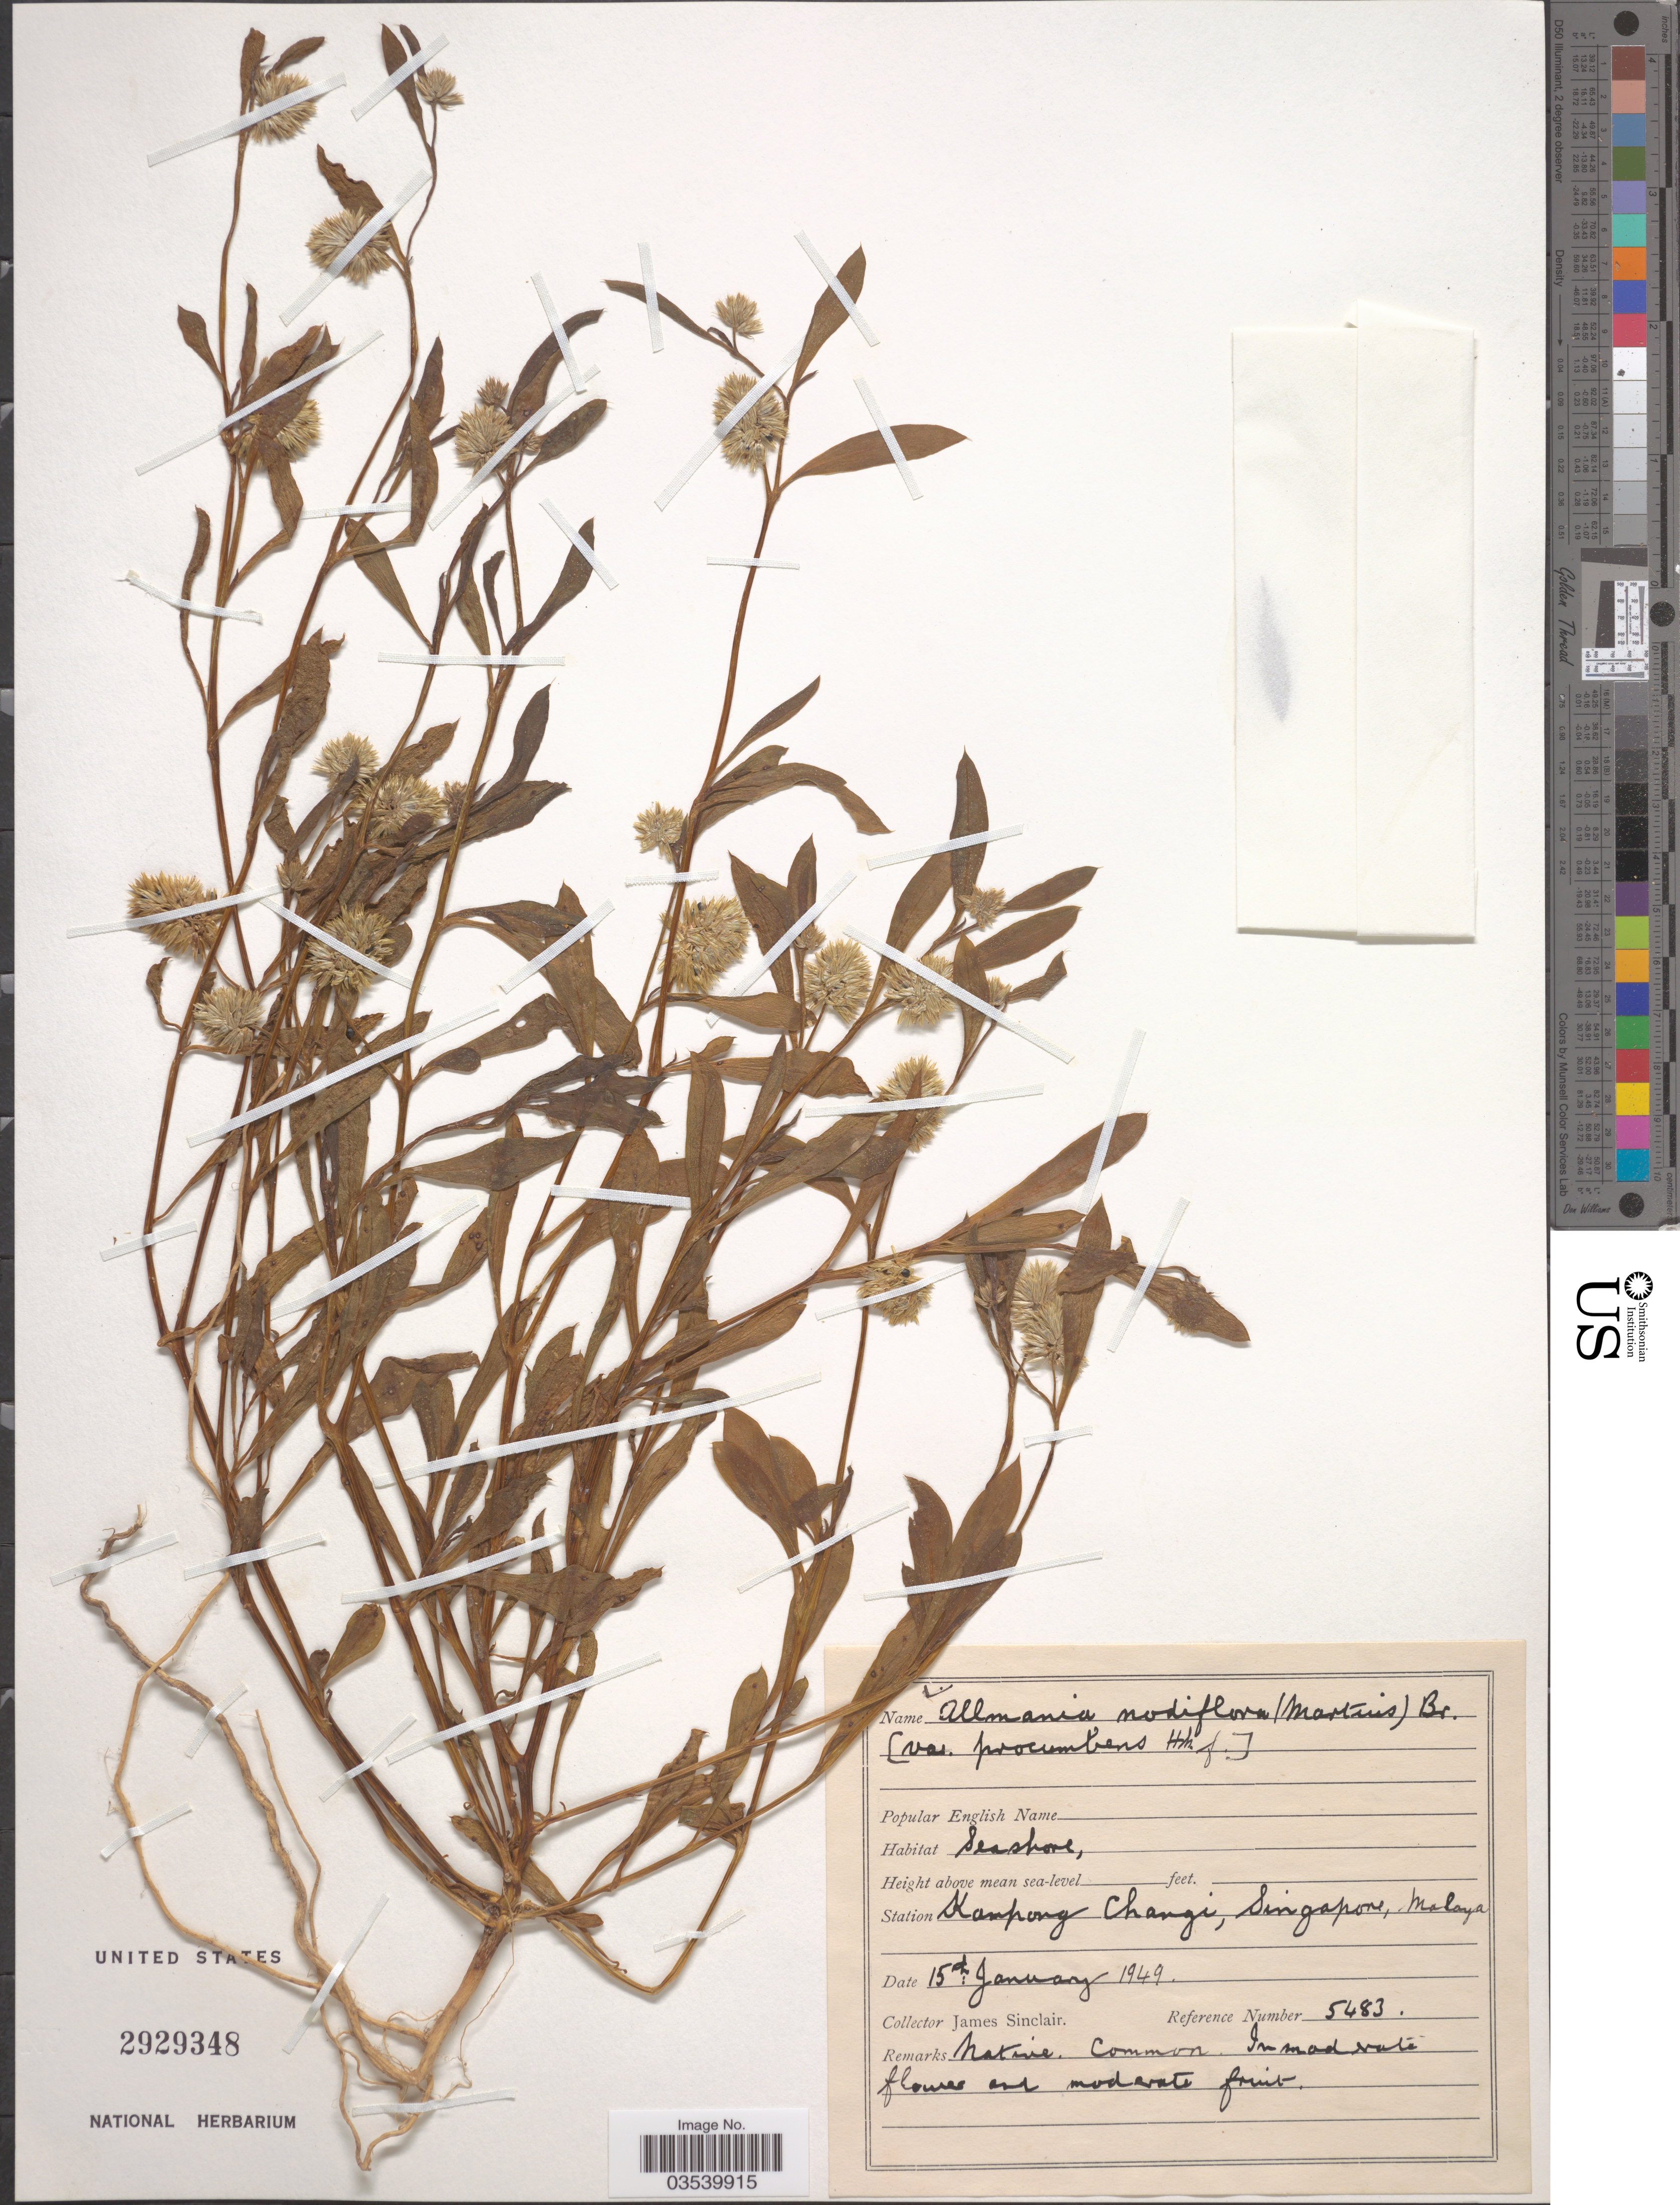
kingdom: Plantae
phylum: Tracheophyta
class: Magnoliopsida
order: Caryophyllales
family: Amaranthaceae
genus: Allmania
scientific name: Allmania nodiflora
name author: (L.) R. Br. ex Wight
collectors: J. Sinclair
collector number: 5483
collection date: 1949-01-15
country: Singapore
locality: Station Kampong Changi, Malaya.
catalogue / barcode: US 2929348